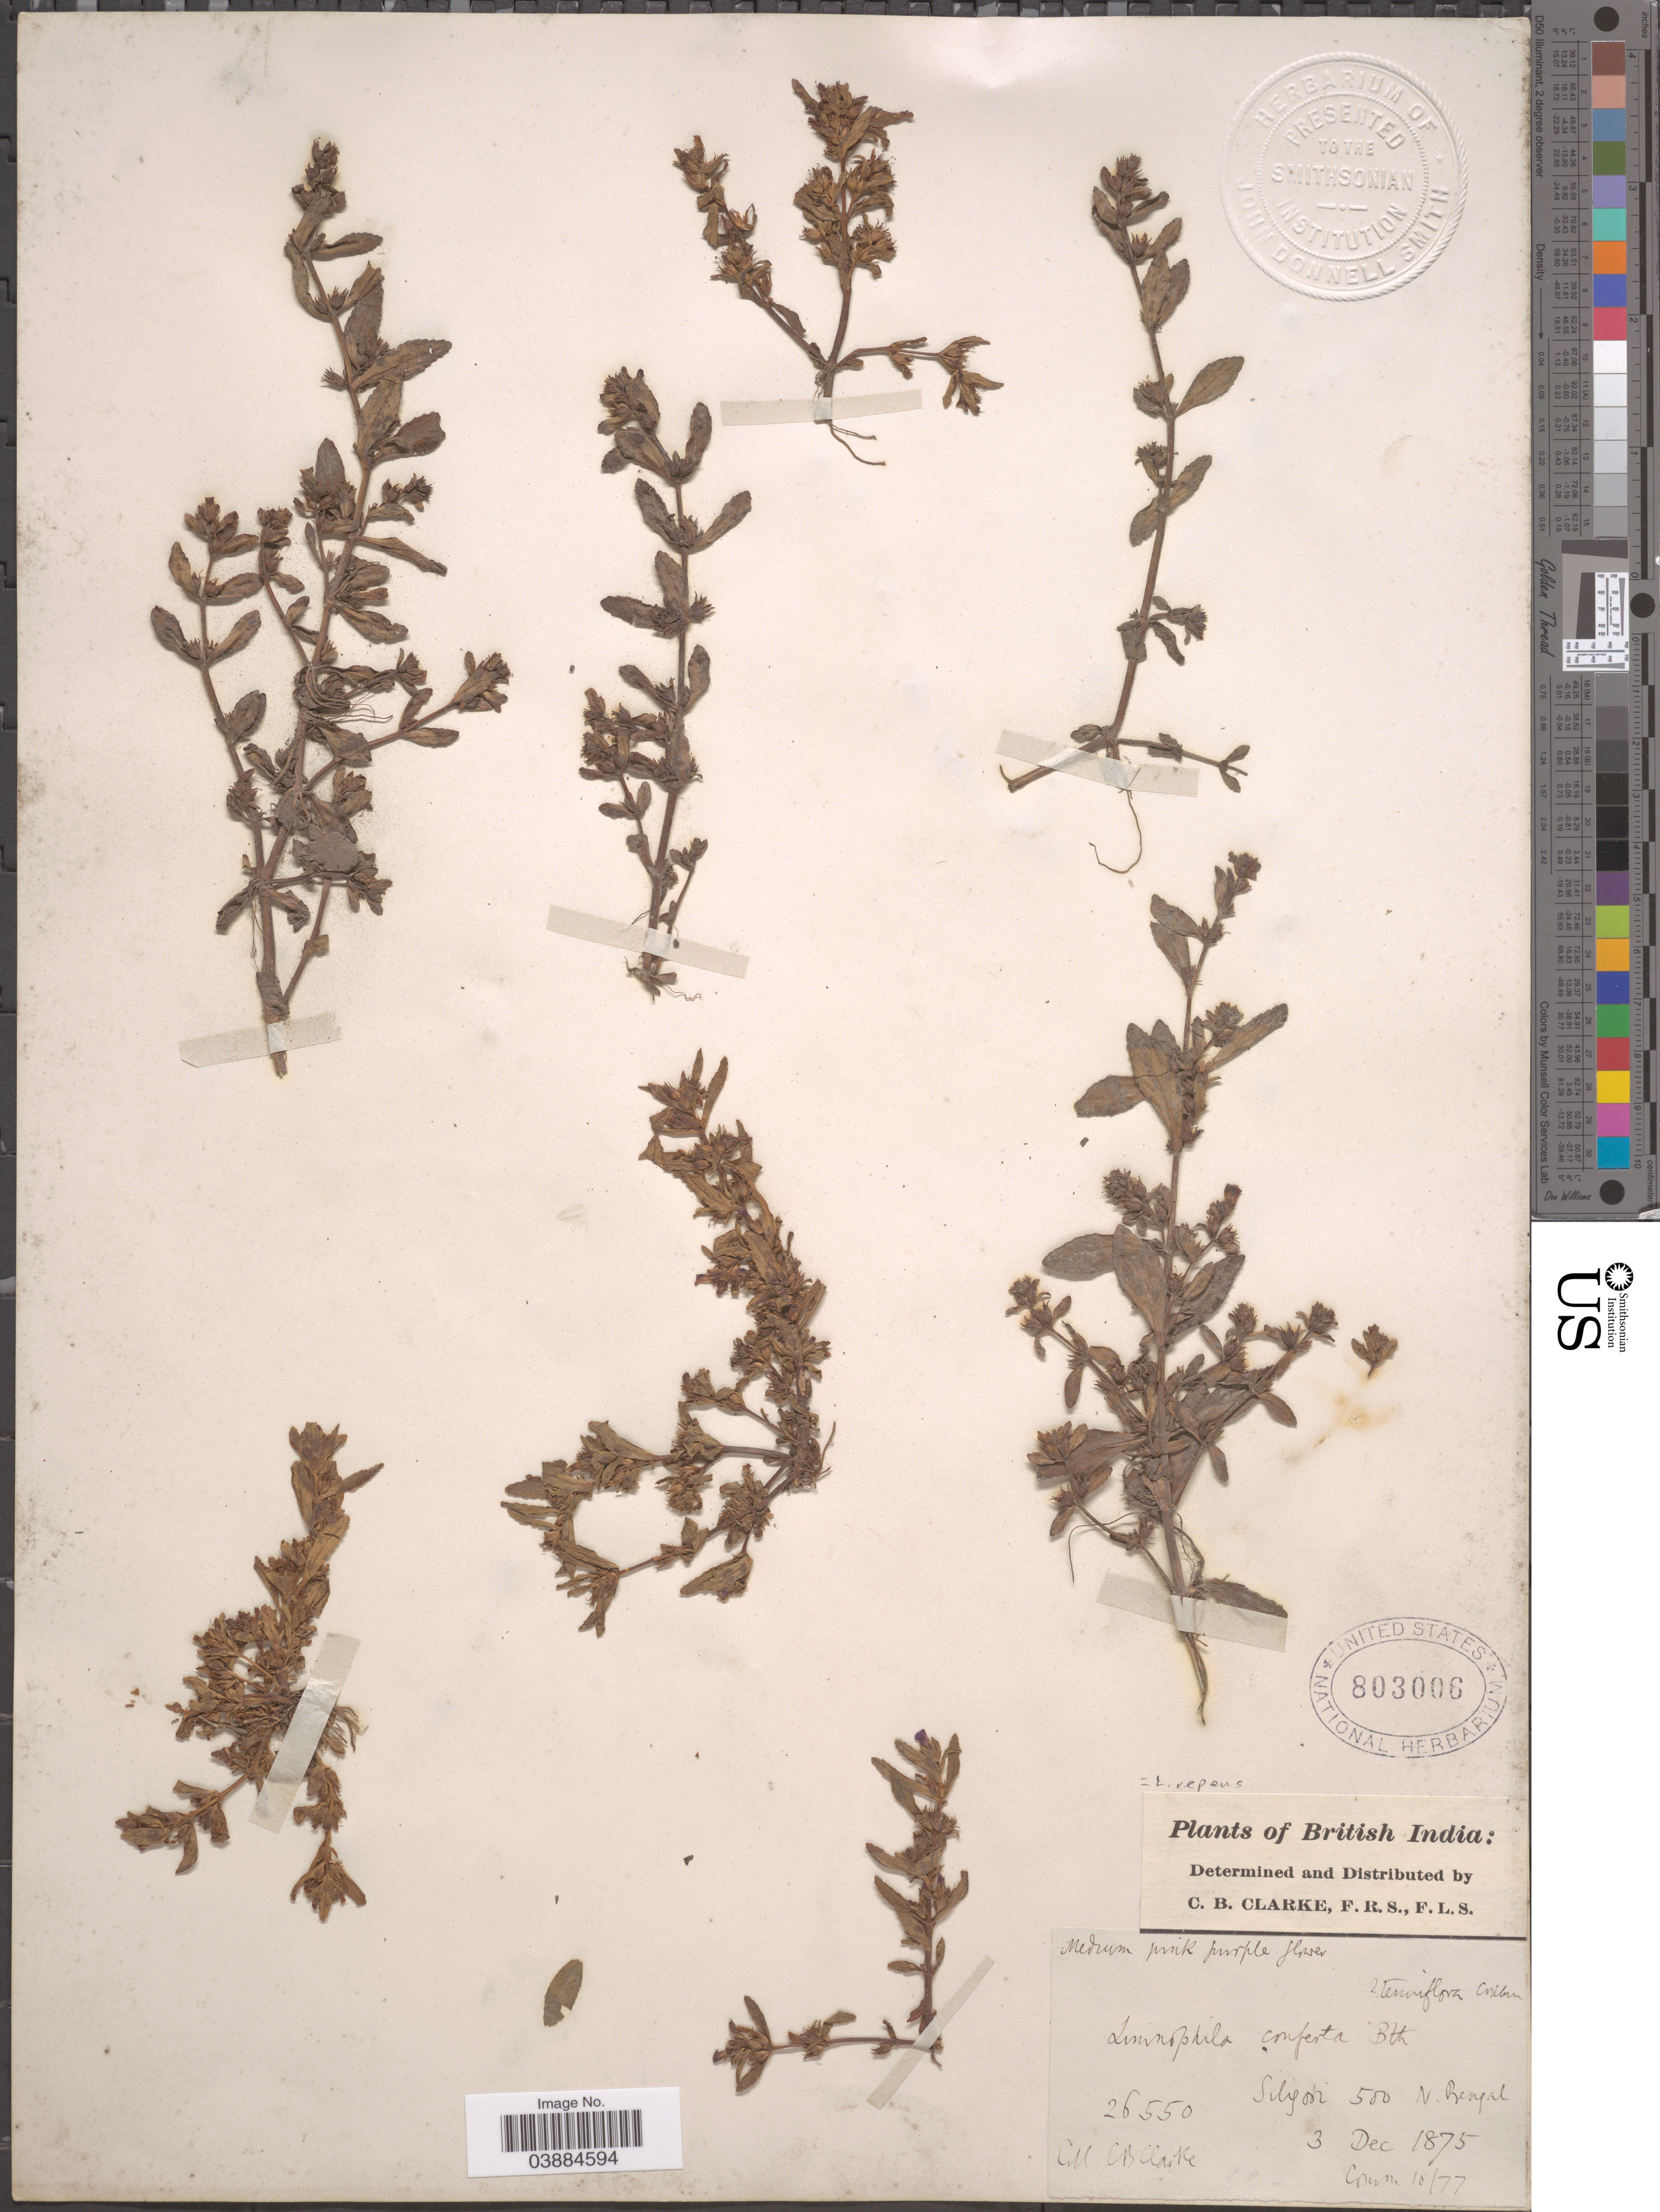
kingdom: Plantae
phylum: Tracheophyta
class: Magnoliopsida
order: Lamiales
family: Plantaginaceae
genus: Limnophila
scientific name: Limnophila repens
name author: (Benth.) Benth.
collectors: C. B. Clarke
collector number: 26550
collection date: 1875-12-03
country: India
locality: British India. Siliguri. N. Bengal.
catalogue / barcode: US 803006